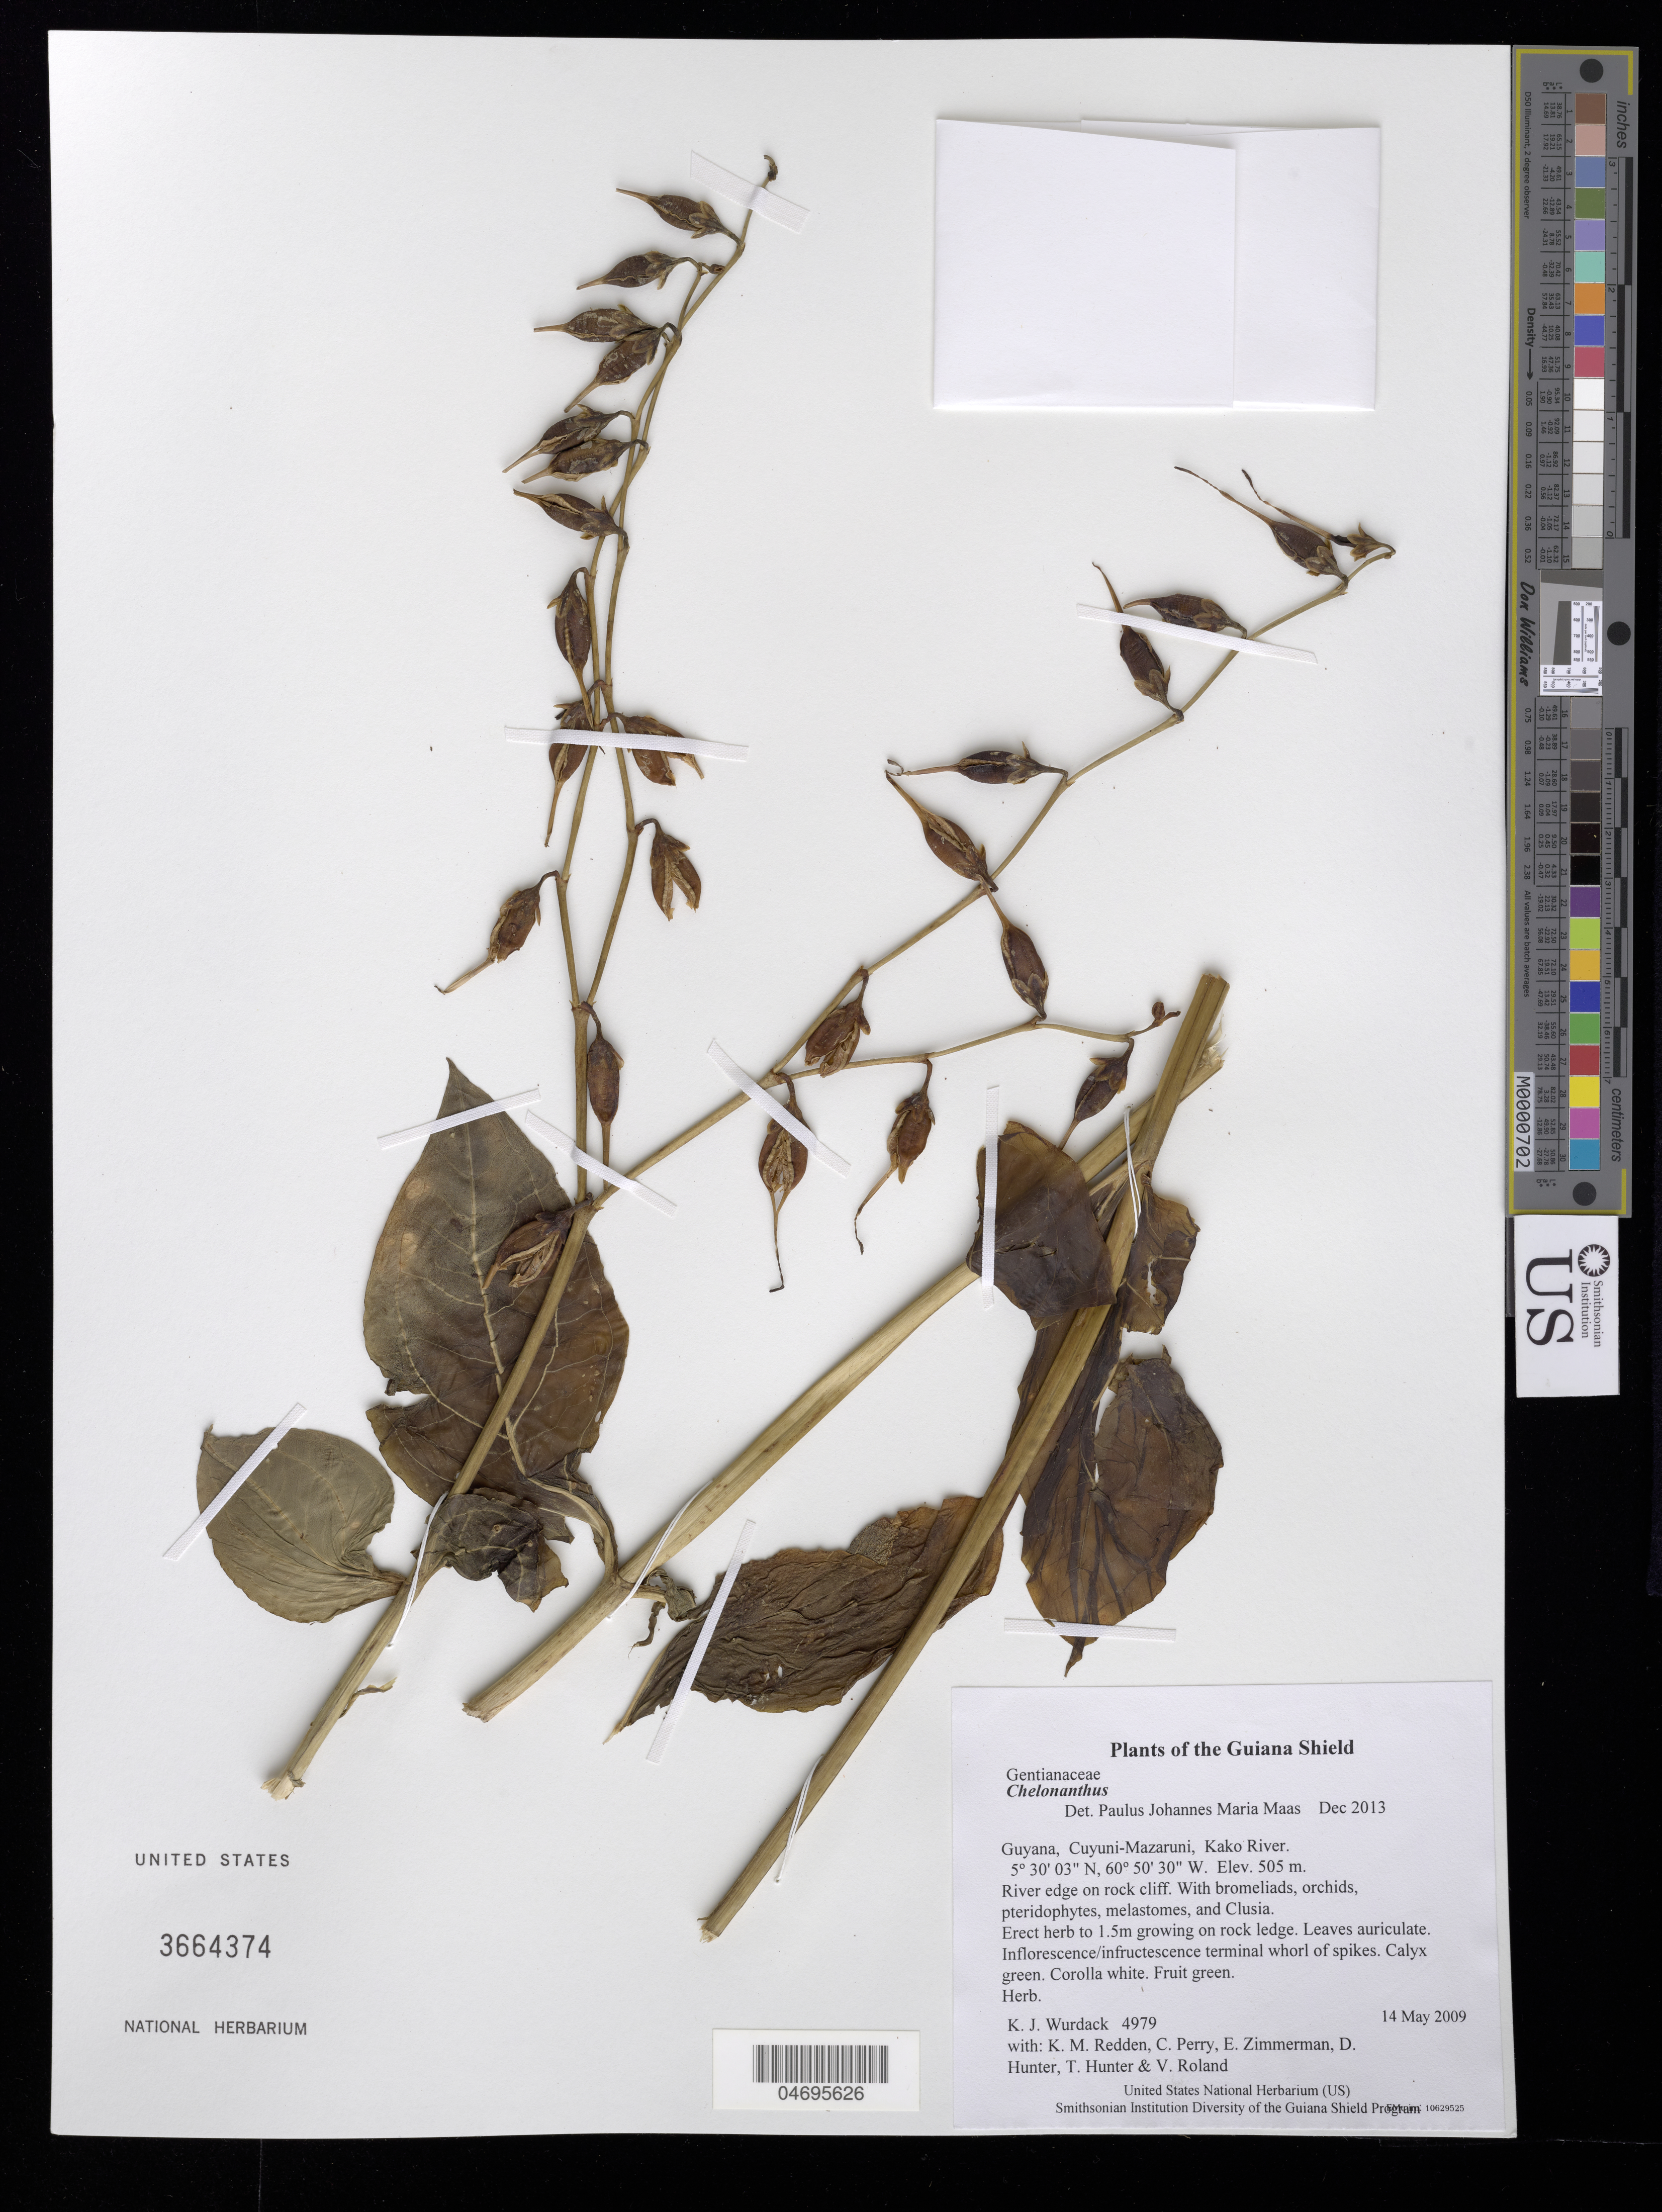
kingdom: Plantae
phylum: Tracheophyta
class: Magnoliopsida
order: Gentianales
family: Gentianaceae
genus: Chelonanthus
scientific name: Chelonanthus alatus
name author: (Aubl.) Pulle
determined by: Maas, Paul J. M.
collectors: K. Wurdack, K. M. Redden, C. Perry, E. Zimmerman, D. Hunter, T. Hunter & V. Roland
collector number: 4979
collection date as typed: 14 May 2009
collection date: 2009-05-14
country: Guyana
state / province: Cuyuni-Mazaruni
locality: Kako River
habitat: River edge on rock cliff. With bromeliads, orchids, pteridophytes, melastomes, and Clusia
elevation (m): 505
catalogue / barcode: US 3664374